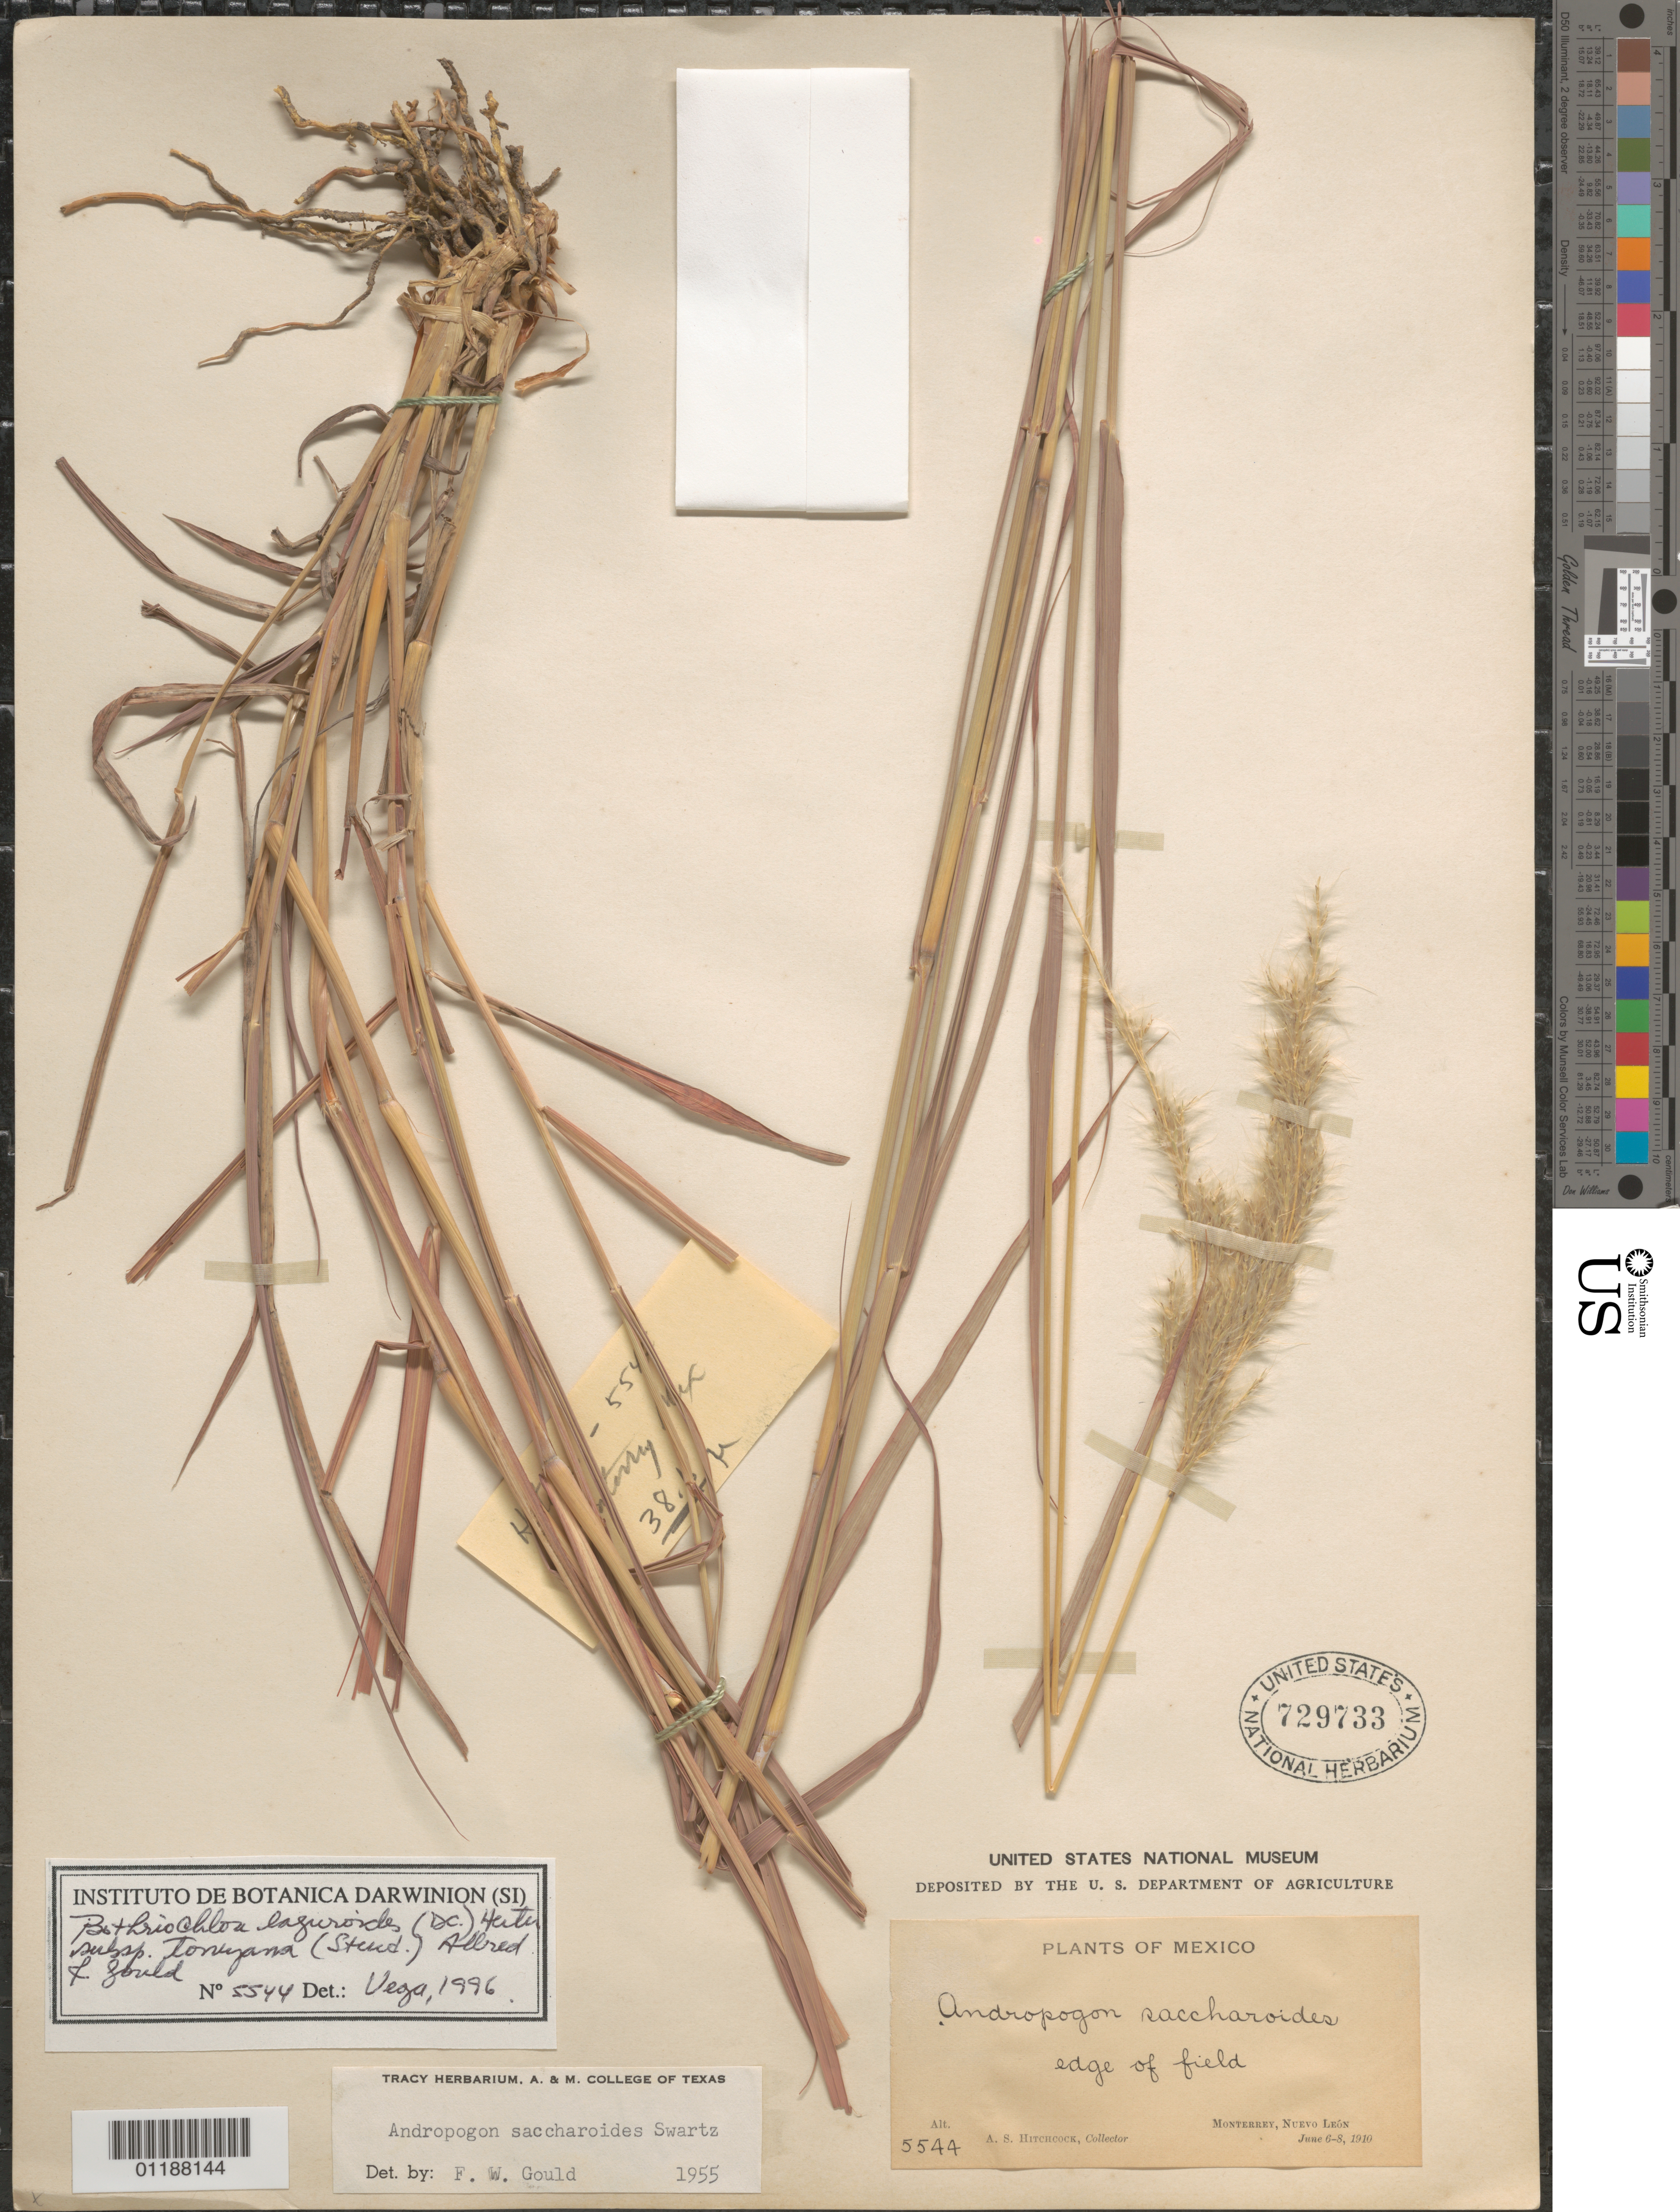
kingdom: Plantae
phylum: Tracheophyta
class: Liliopsida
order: Poales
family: Poaceae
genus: Bothriochloa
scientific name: Bothriochloa laguroides subsp. torreyana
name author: (Steud.) Allred & Gould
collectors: A. S. Hitchcock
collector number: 5544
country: Mexico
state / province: Nuevo León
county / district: Monterrey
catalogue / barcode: US 729733